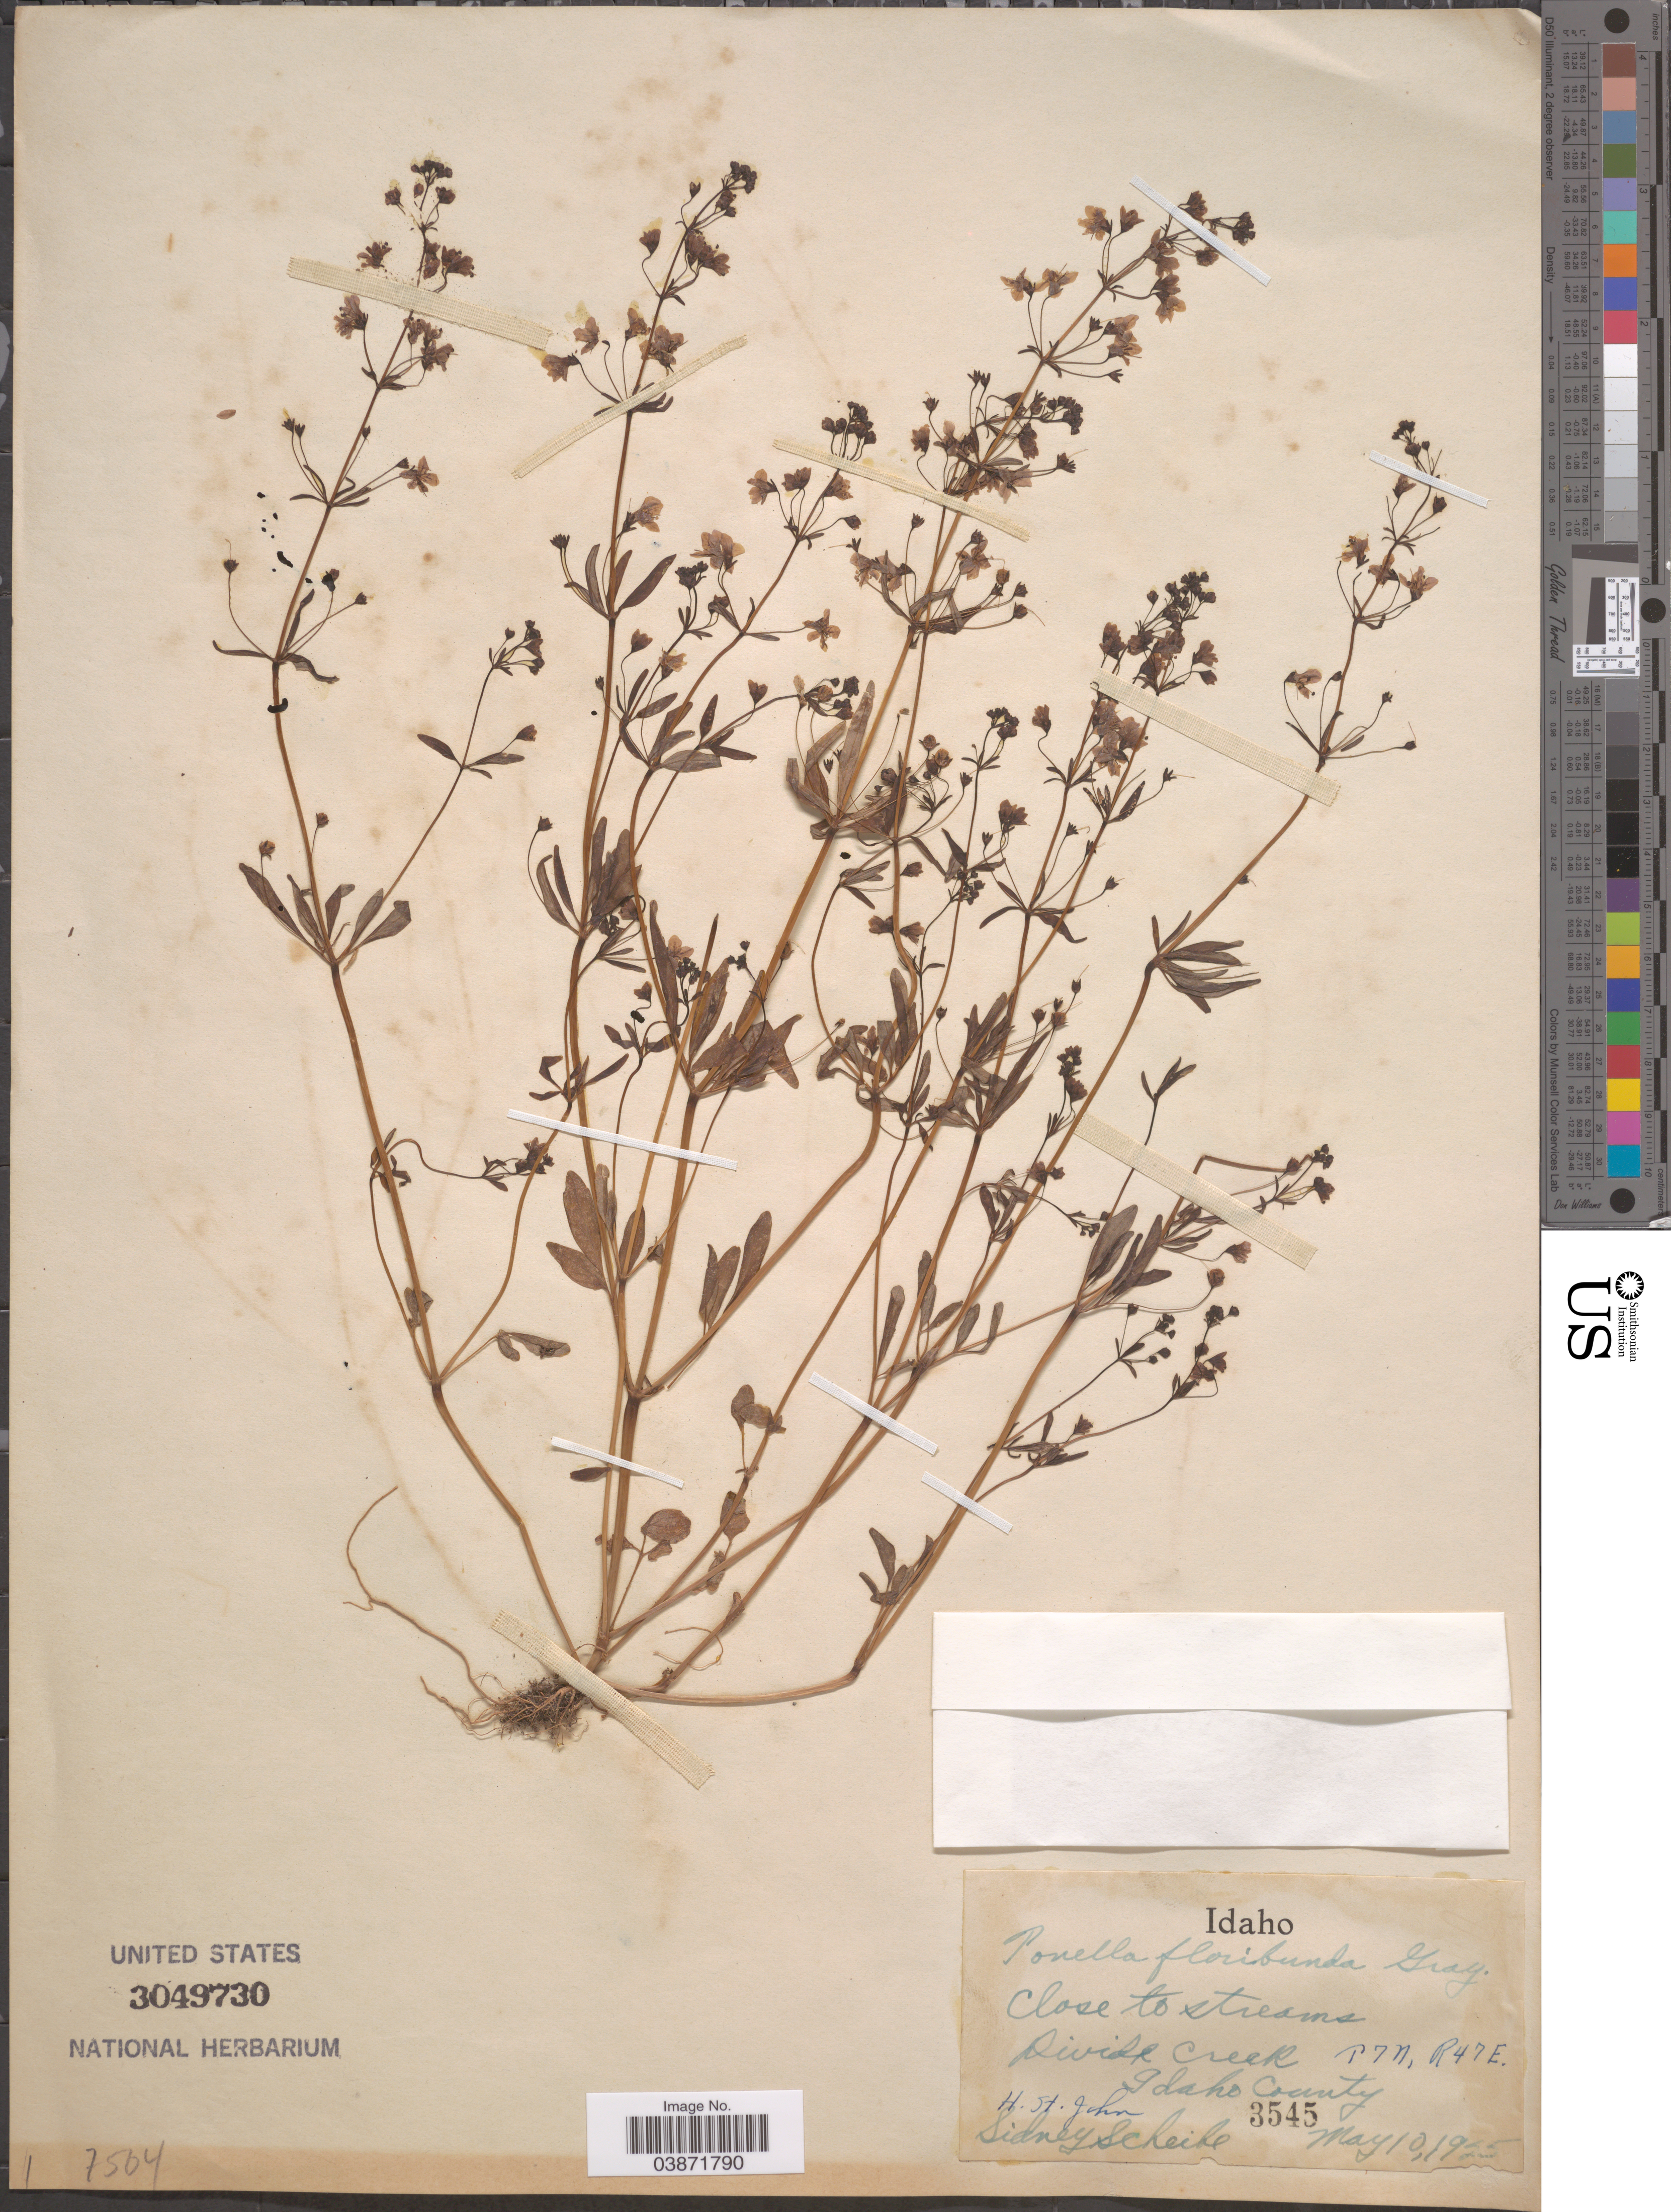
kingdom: Plantae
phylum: Tracheophyta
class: Magnoliopsida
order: Lamiales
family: Plantaginaceae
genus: Tonella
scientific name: Tonella floribunda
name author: A. Gray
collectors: H. St. John & S. Scheibe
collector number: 3545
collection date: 1925-05-10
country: United States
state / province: Idaho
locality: Divide Creek, Idaho County.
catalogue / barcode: US 3049730